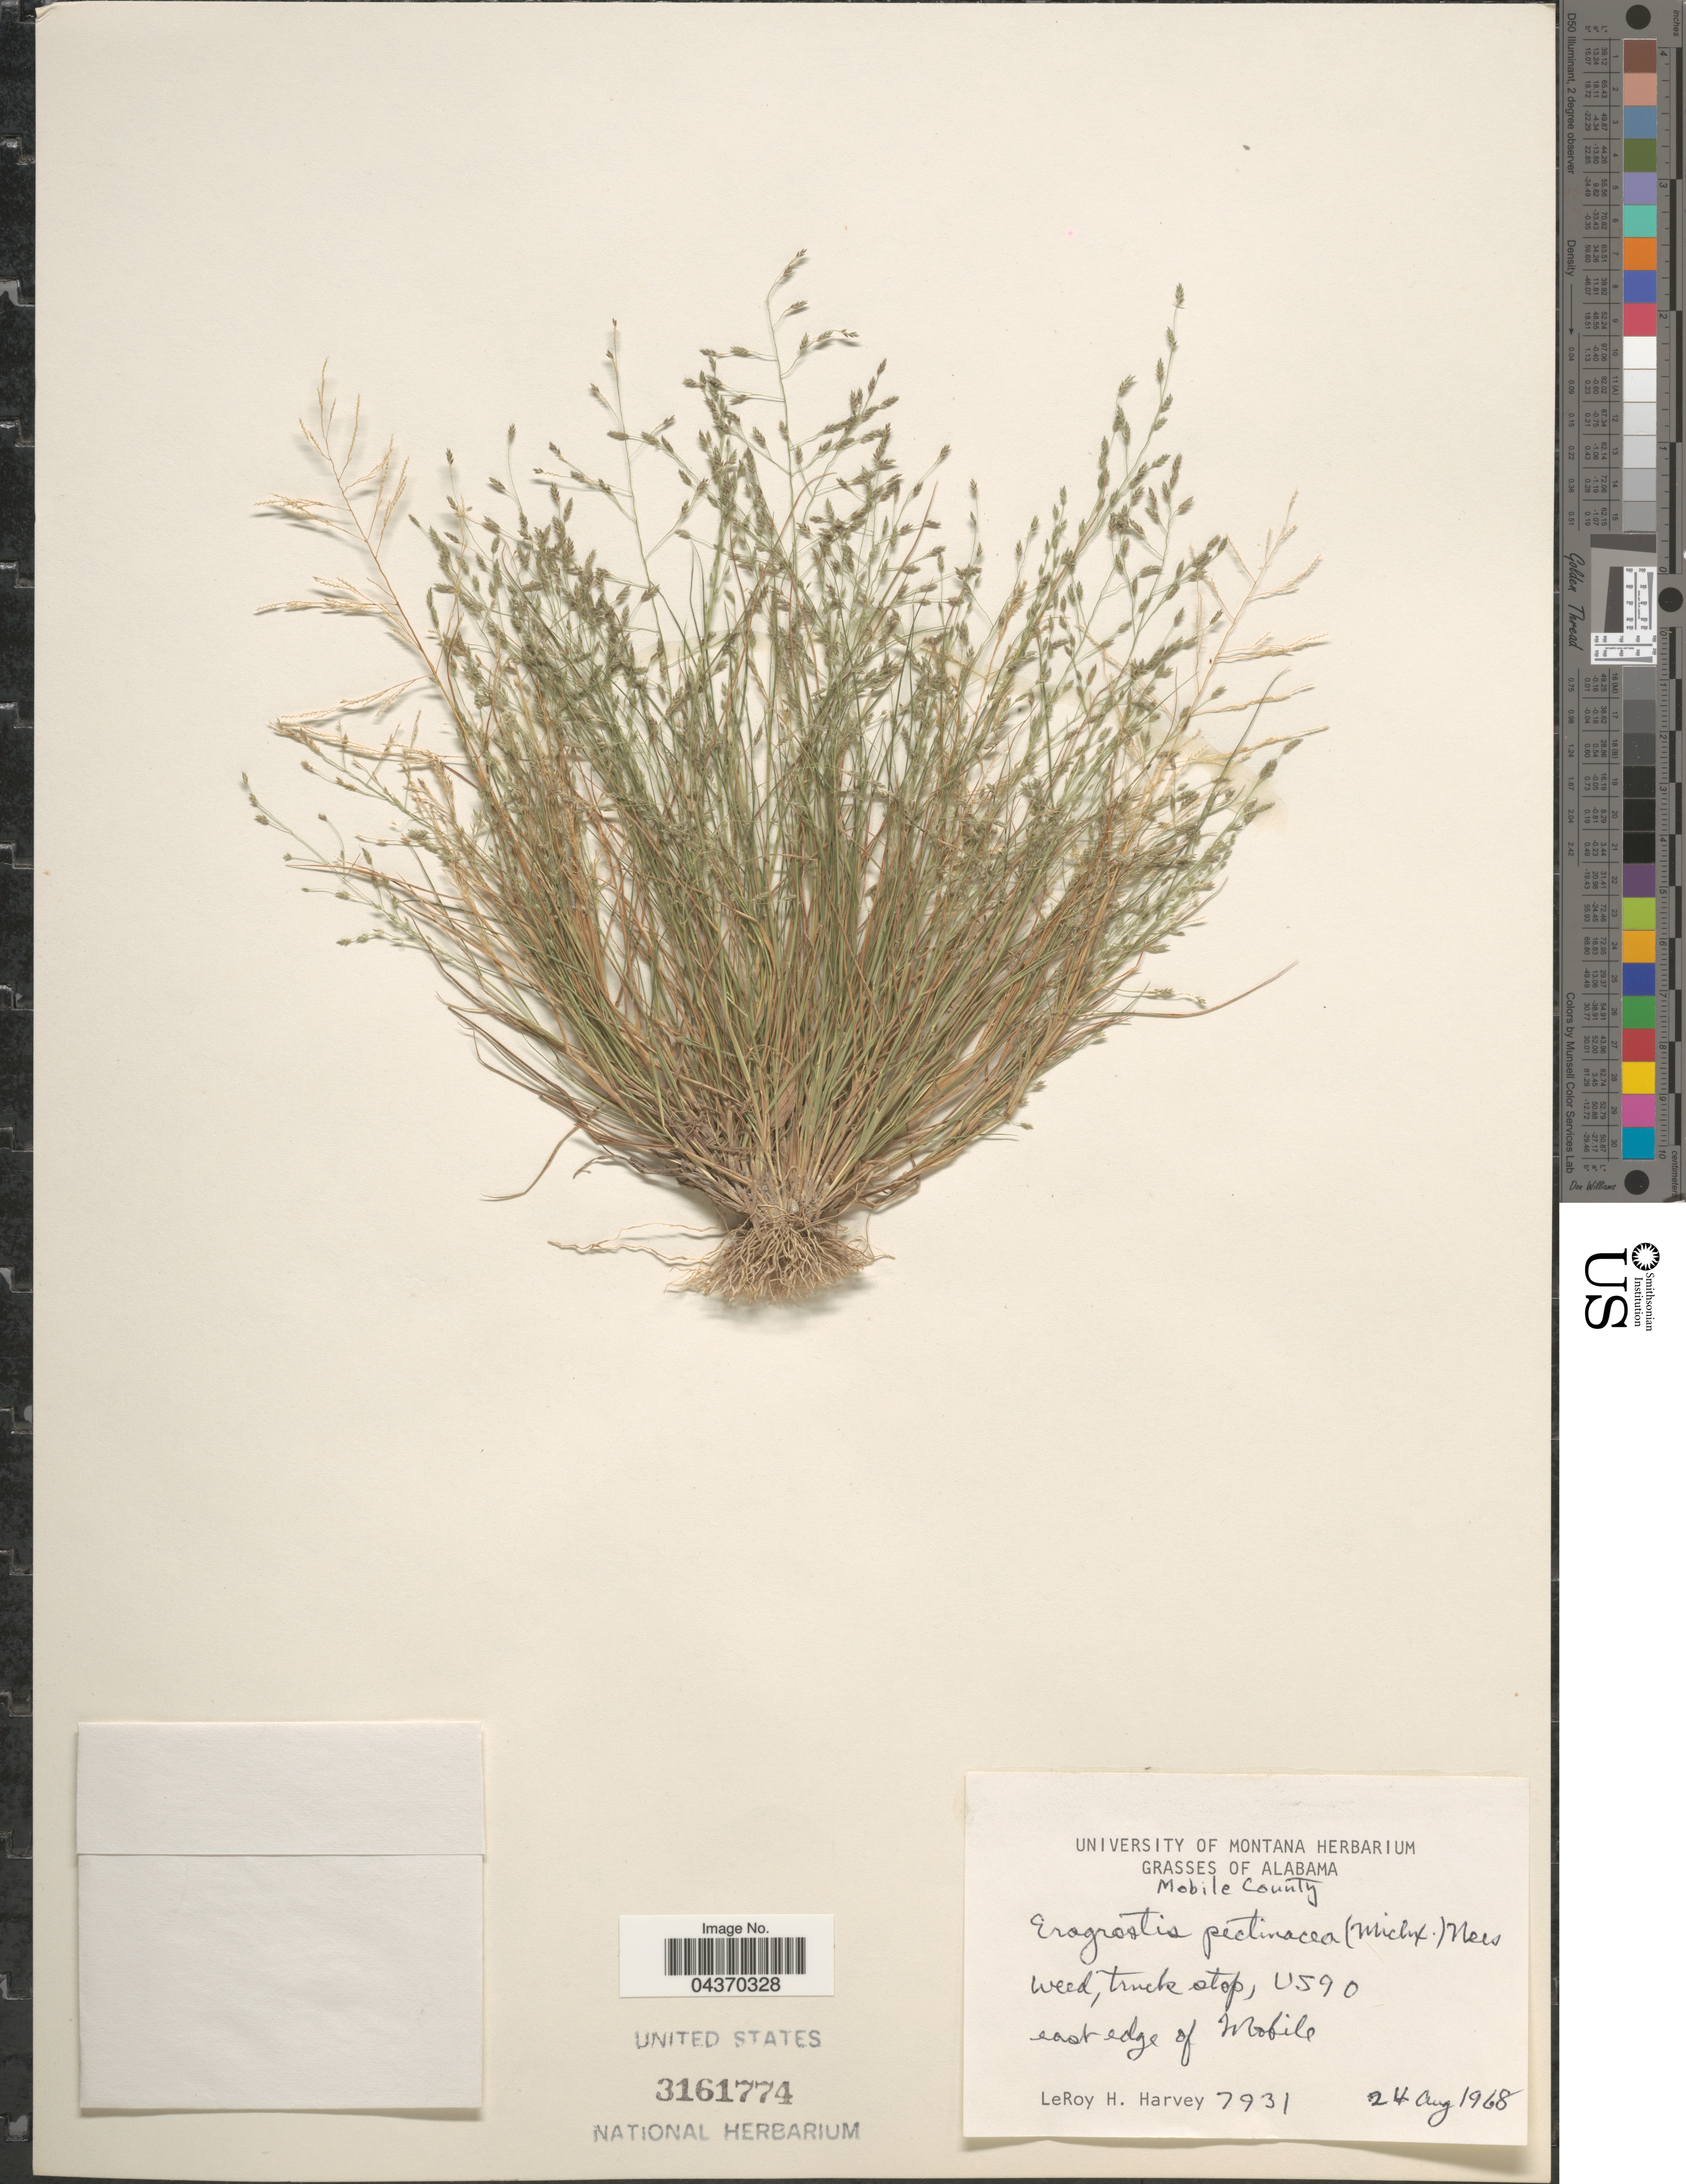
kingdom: Plantae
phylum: Tracheophyta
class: Liliopsida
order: Poales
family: Poaceae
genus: Eragrostis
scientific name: Eragrostis pectinacea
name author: (Michx.) Nees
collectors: L. H. Harvey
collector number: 7931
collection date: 1968-08-24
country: United States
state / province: Alabama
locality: Mobile County. US90. East edge of Mobile.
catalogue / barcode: US 3161774